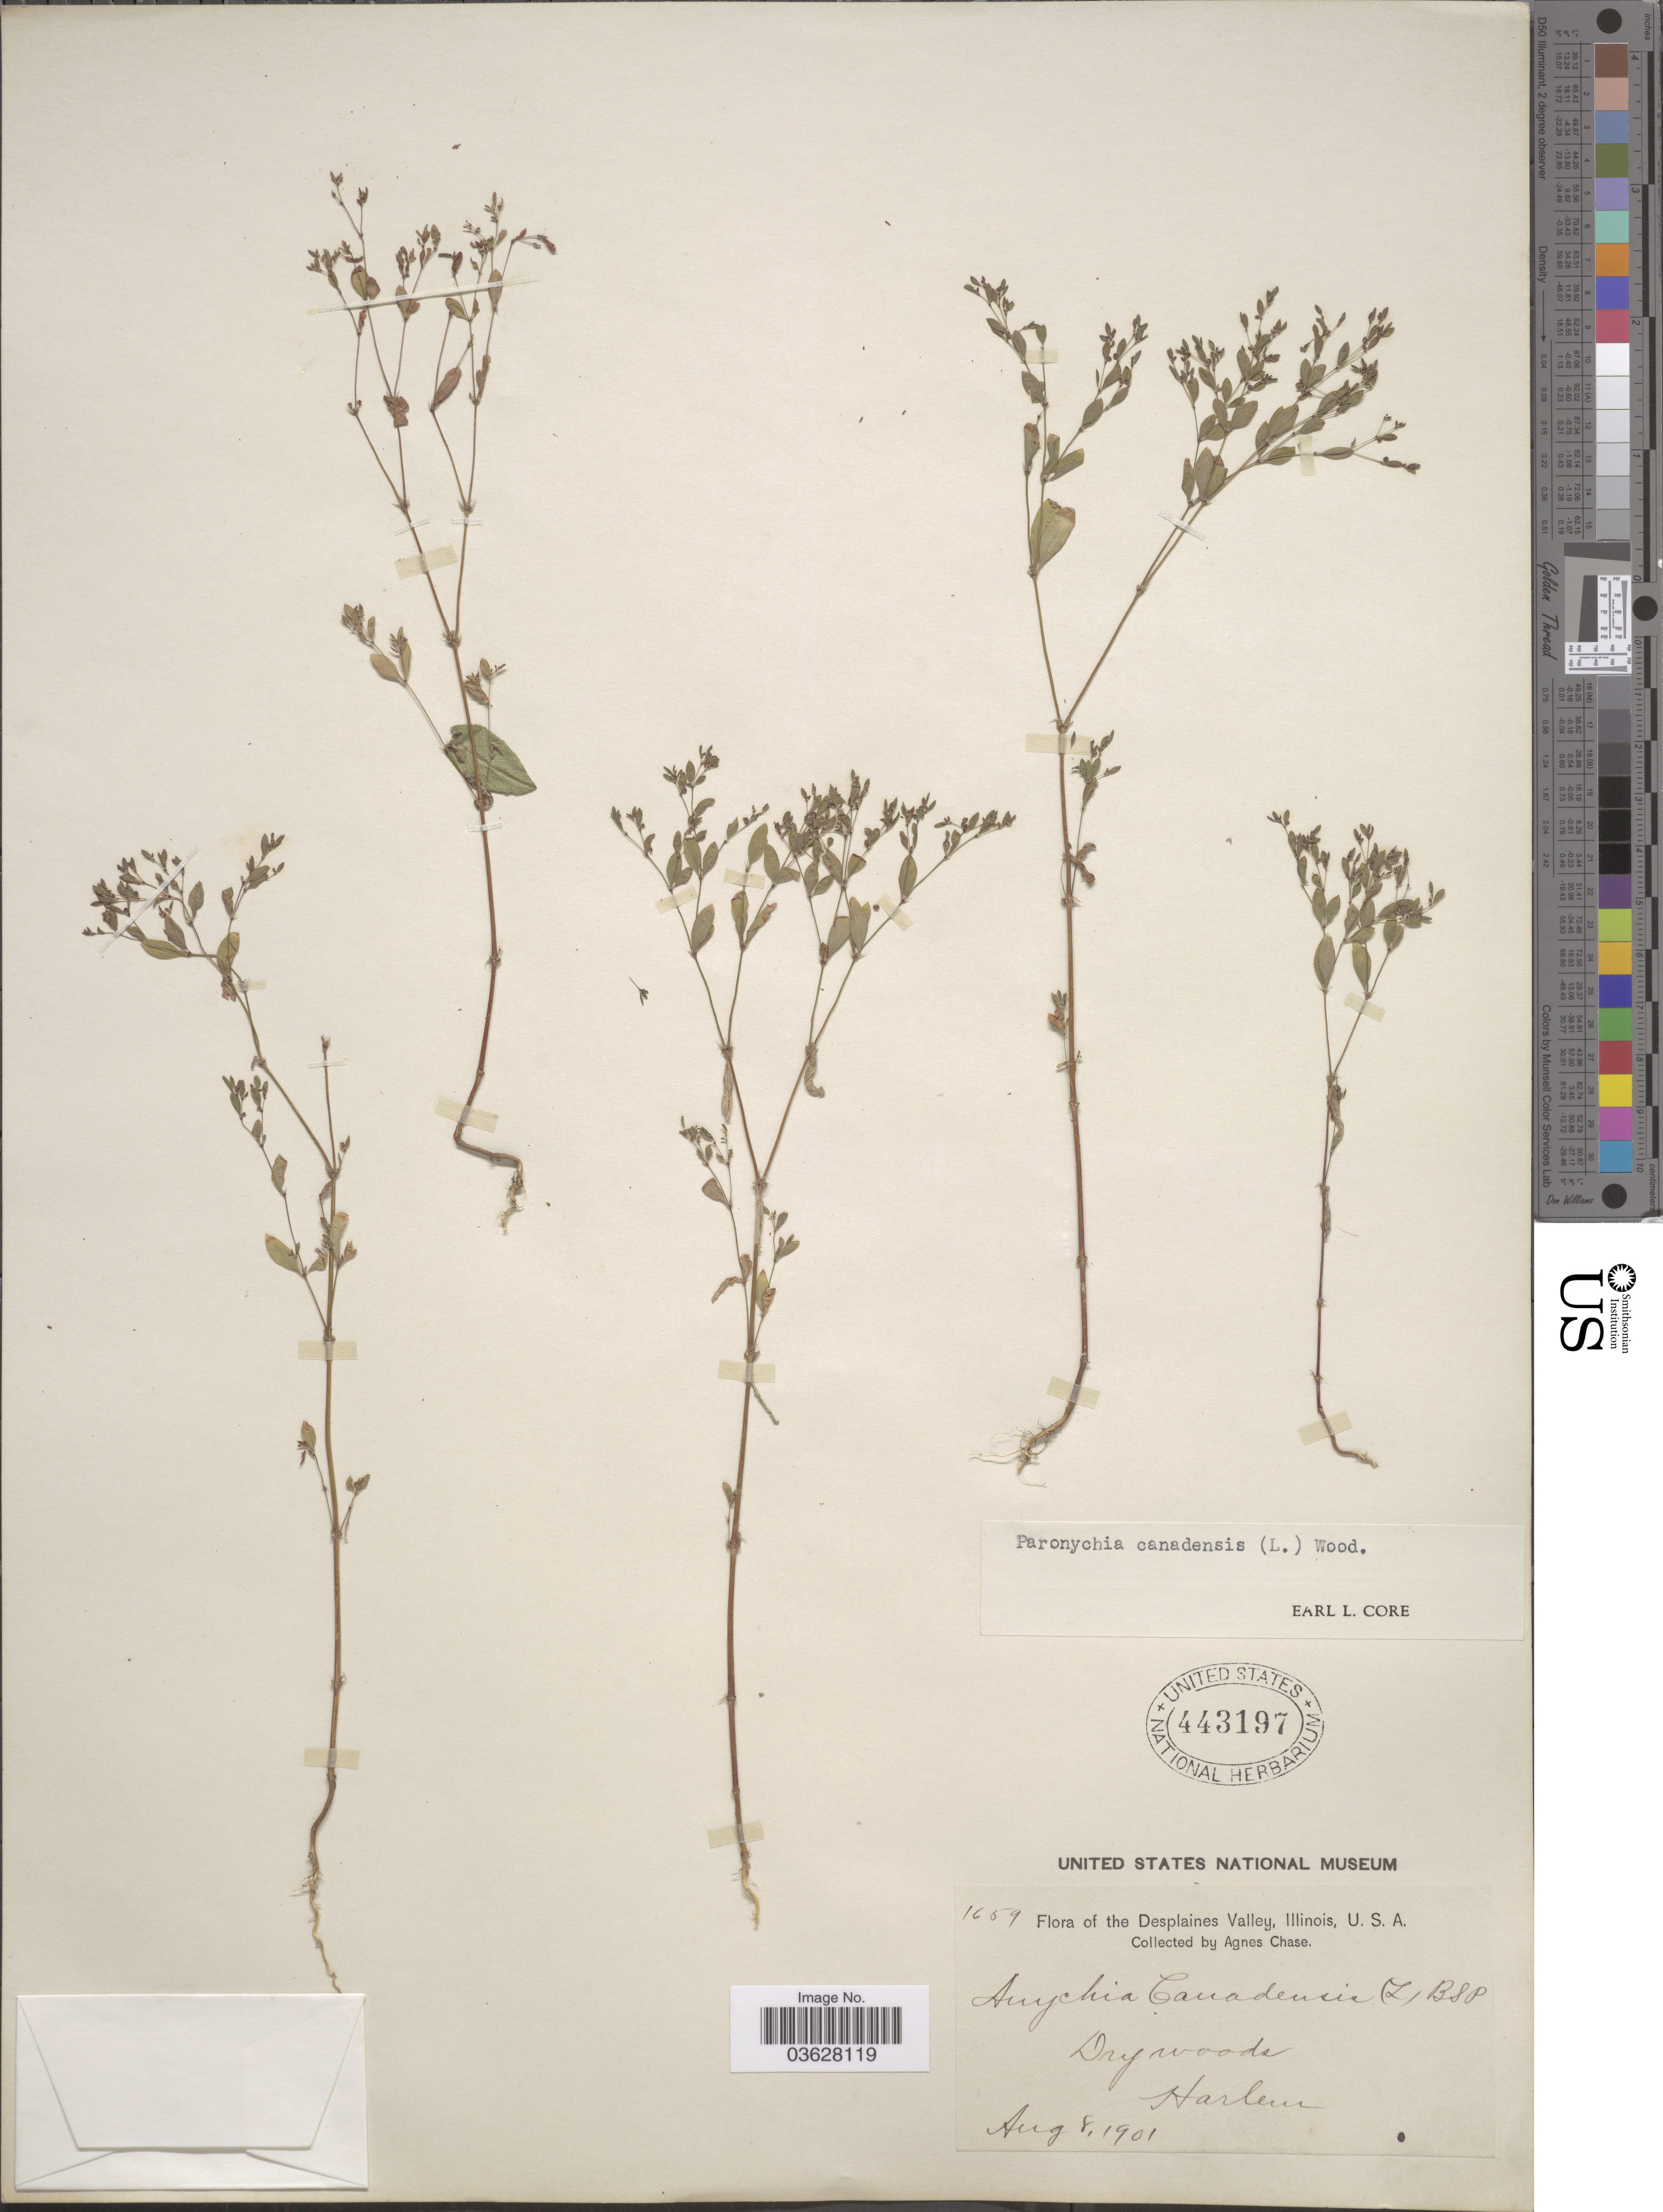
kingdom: Plantae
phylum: Tracheophyta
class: Magnoliopsida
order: Caryophyllales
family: Caryophyllaceae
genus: Paronychia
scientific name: Paronychia canadensis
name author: (L.) Alph. Wood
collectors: A. Chase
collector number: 1659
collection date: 1901-08-08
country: United States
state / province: Illinois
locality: The Desplaines Valley. Dry woods, Harlem.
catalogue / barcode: US 443197